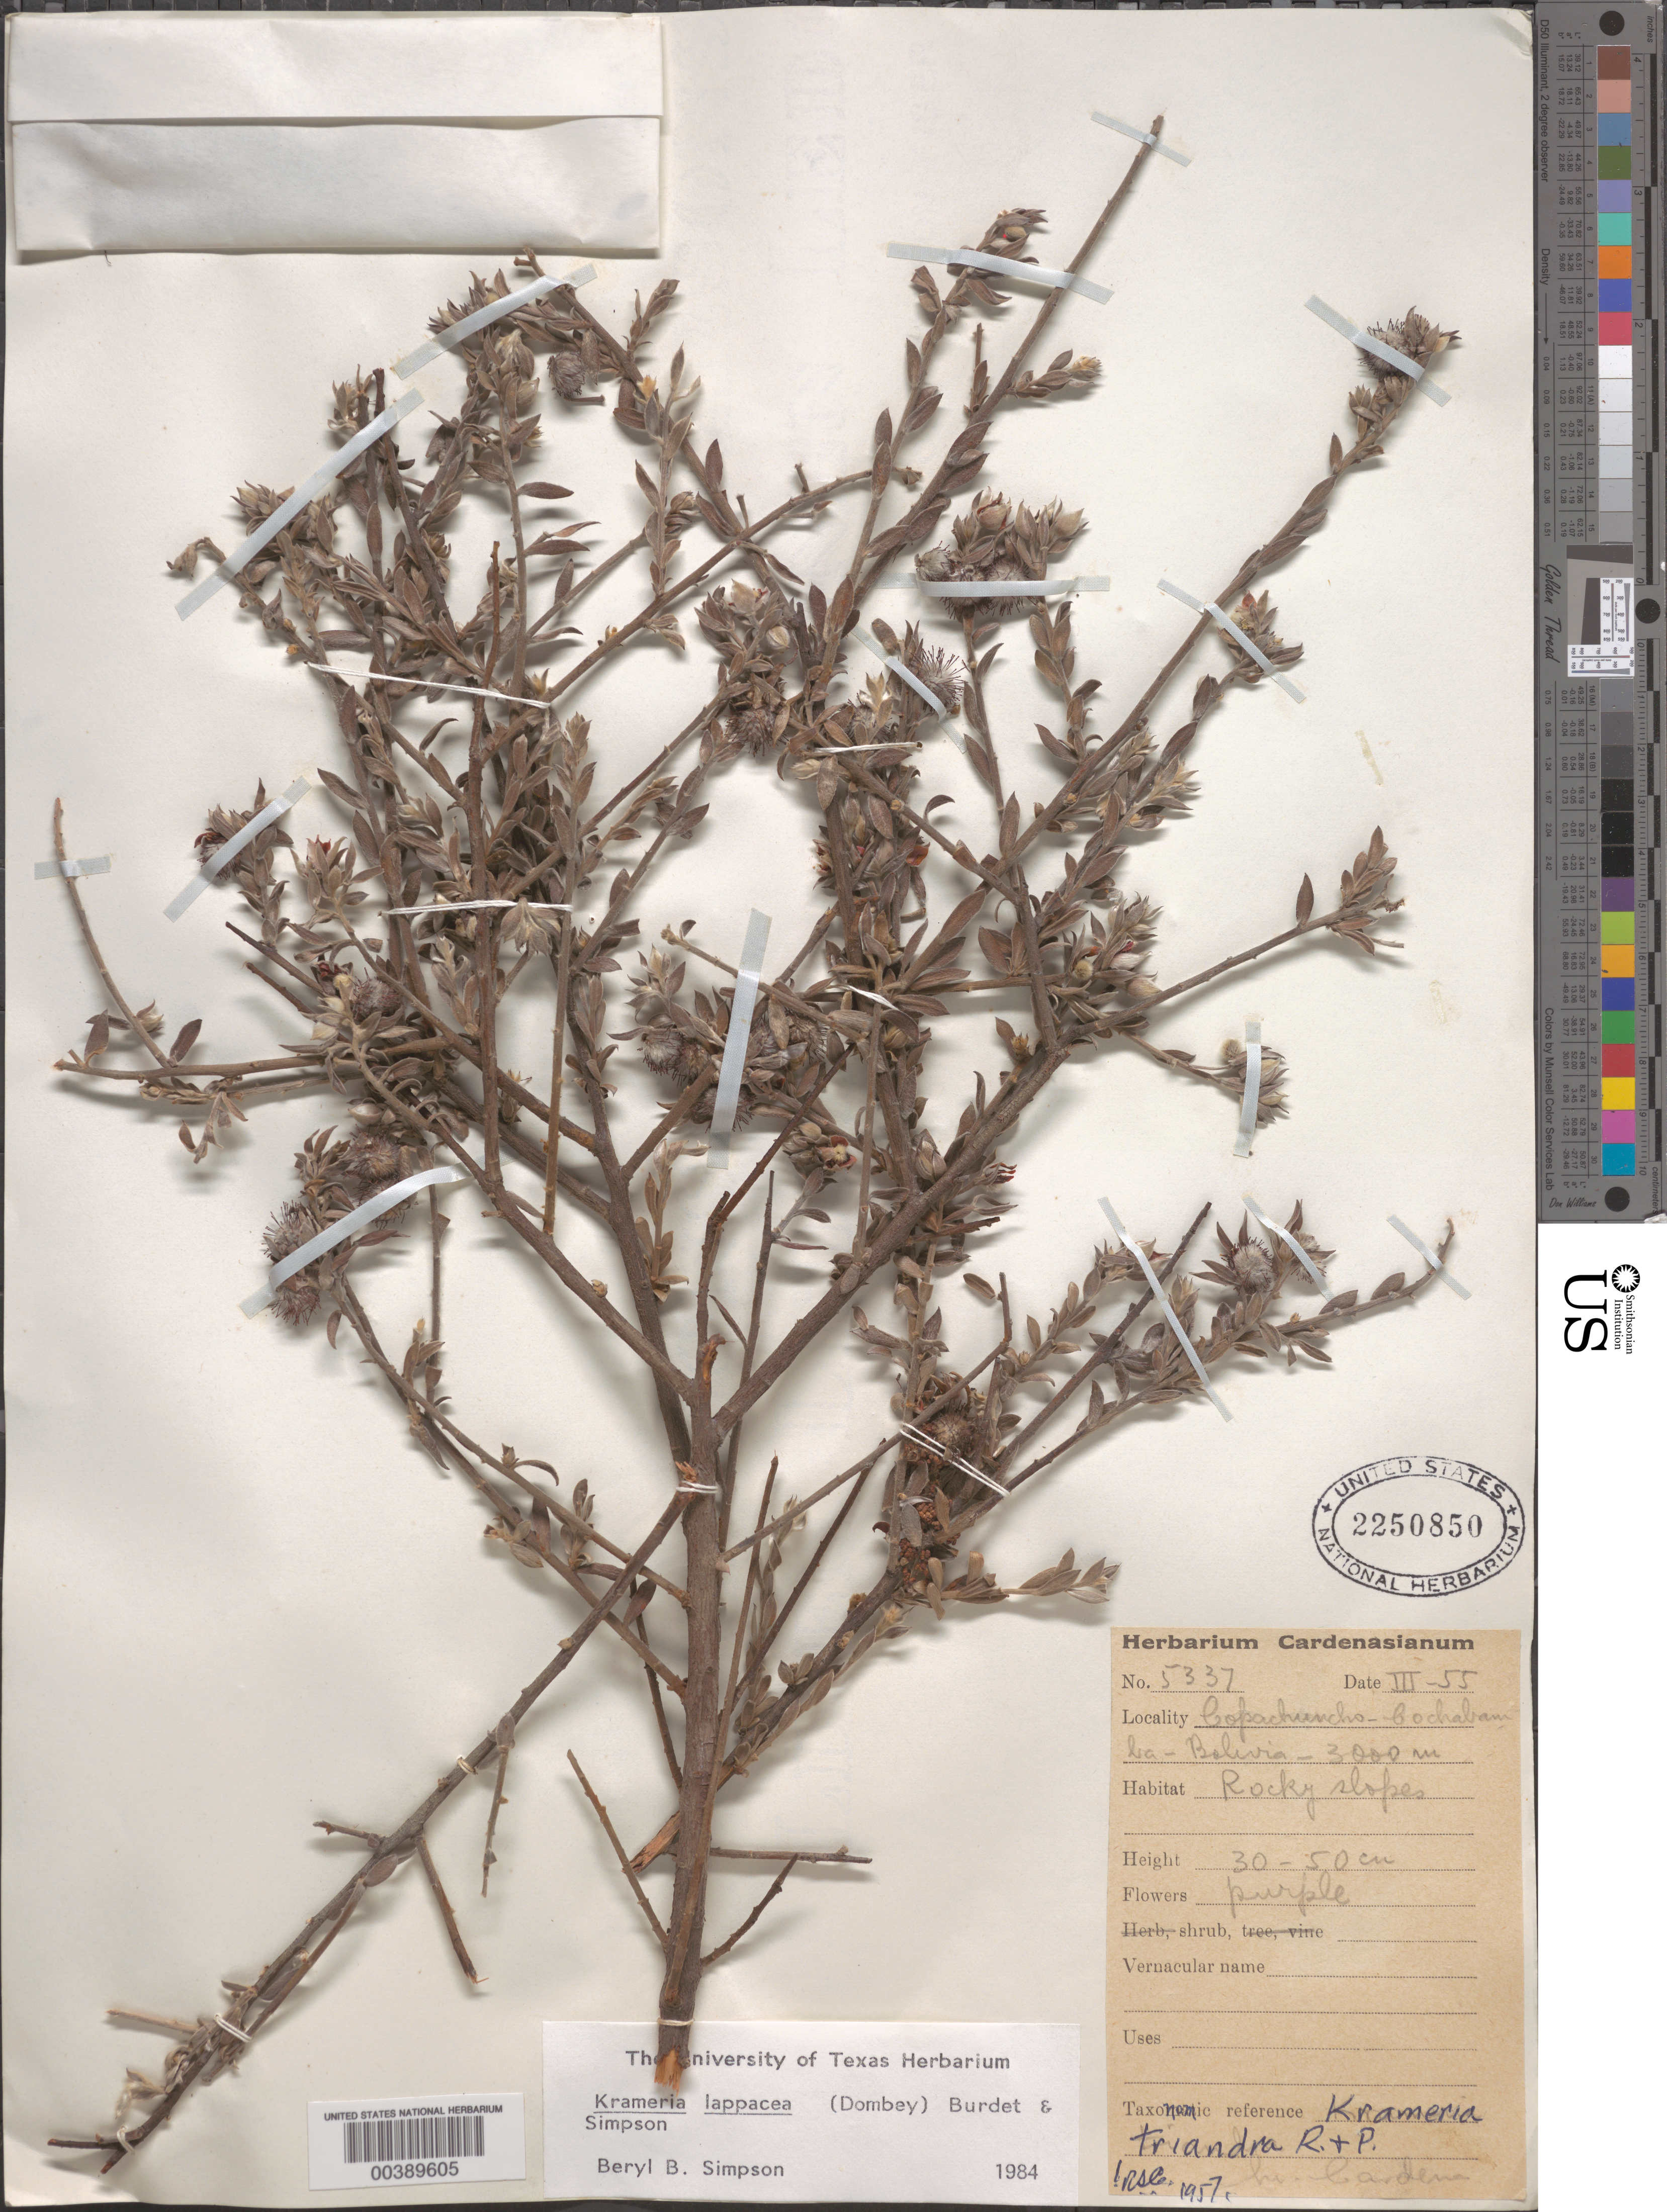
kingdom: Plantae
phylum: Tracheophyta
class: Magnoliopsida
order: Zygophyllales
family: Krameriaceae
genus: Krameria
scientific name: Krameria lappacea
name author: (Dombey) Burdet & B.B. Simpson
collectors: M. Cárdenas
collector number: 5337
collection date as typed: Mar 1955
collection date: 1955-03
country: Bolivia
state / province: Cochabamba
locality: Copachuncho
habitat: Rocky slopes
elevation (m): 3000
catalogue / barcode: US 2250850